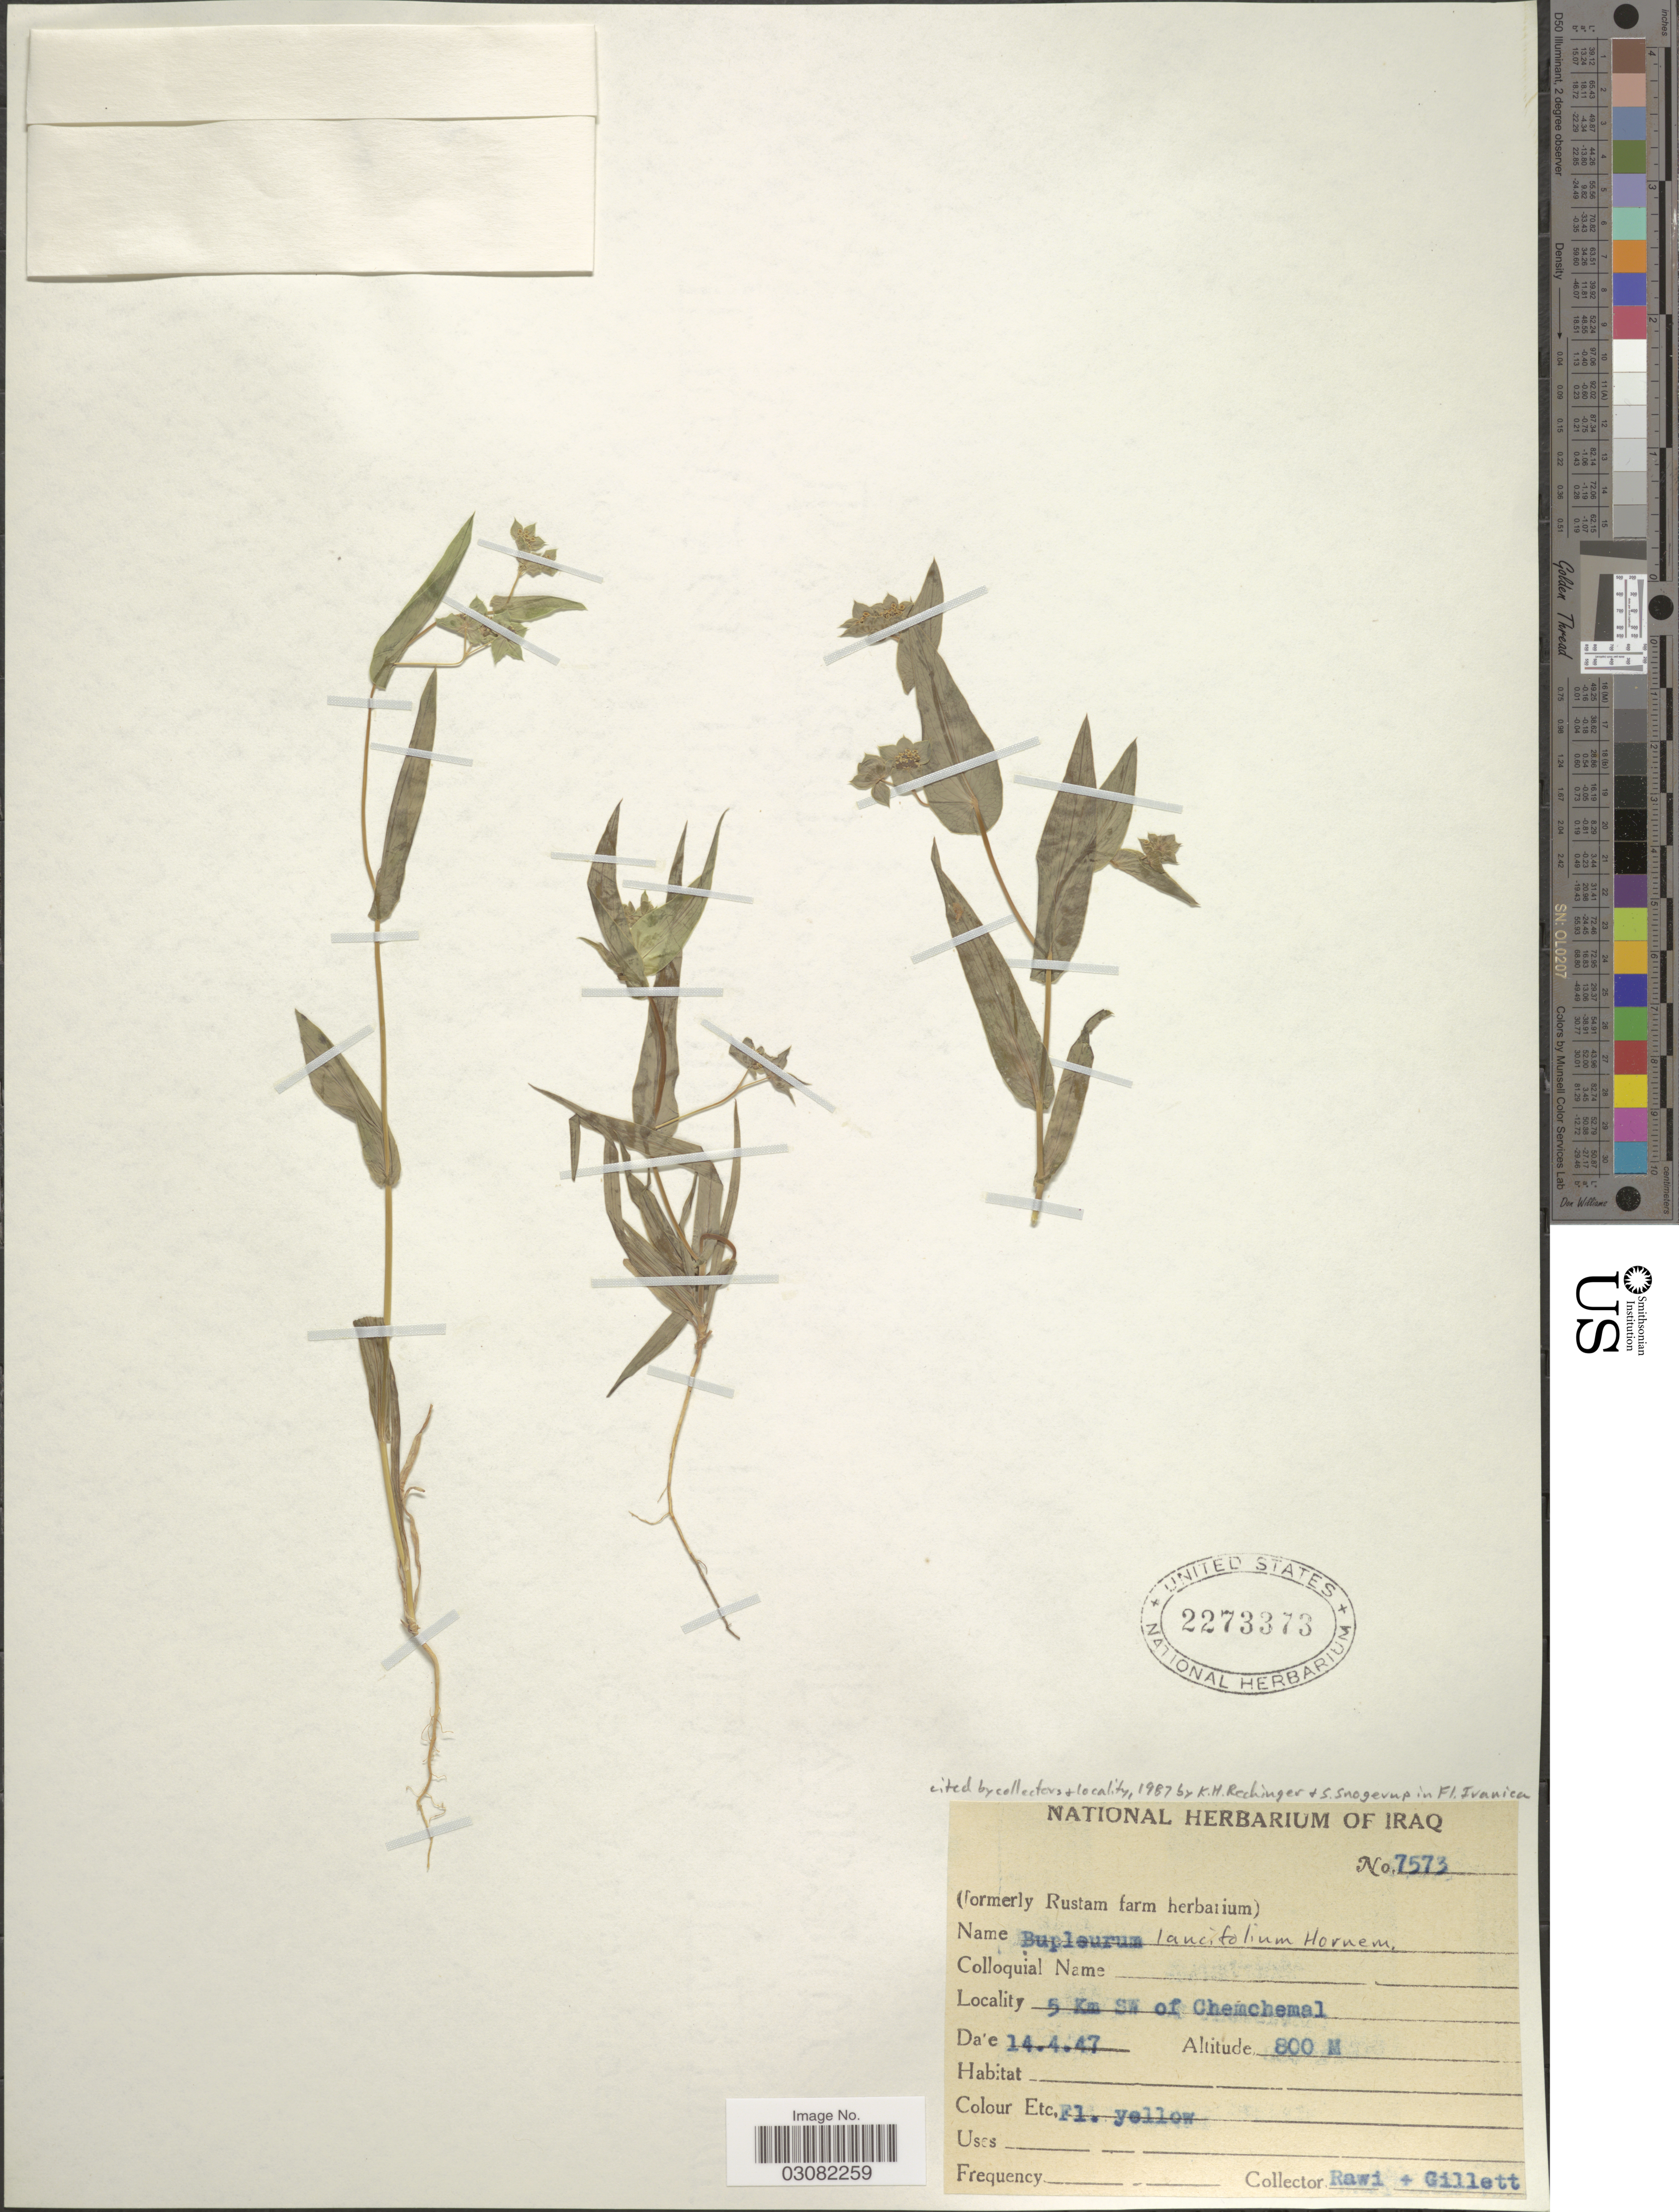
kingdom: Plantae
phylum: Tracheophyta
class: Magnoliopsida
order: Apiales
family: Apiaceae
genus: Bupleurum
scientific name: Bupleurum lancifolium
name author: Hornem.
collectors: -. Rawi & Gillett, --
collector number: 7573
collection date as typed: Transcribed d/m/y: 14/4/47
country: Iraq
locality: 5 Km SW of Chemchemal.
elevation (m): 800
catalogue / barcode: US 2273373